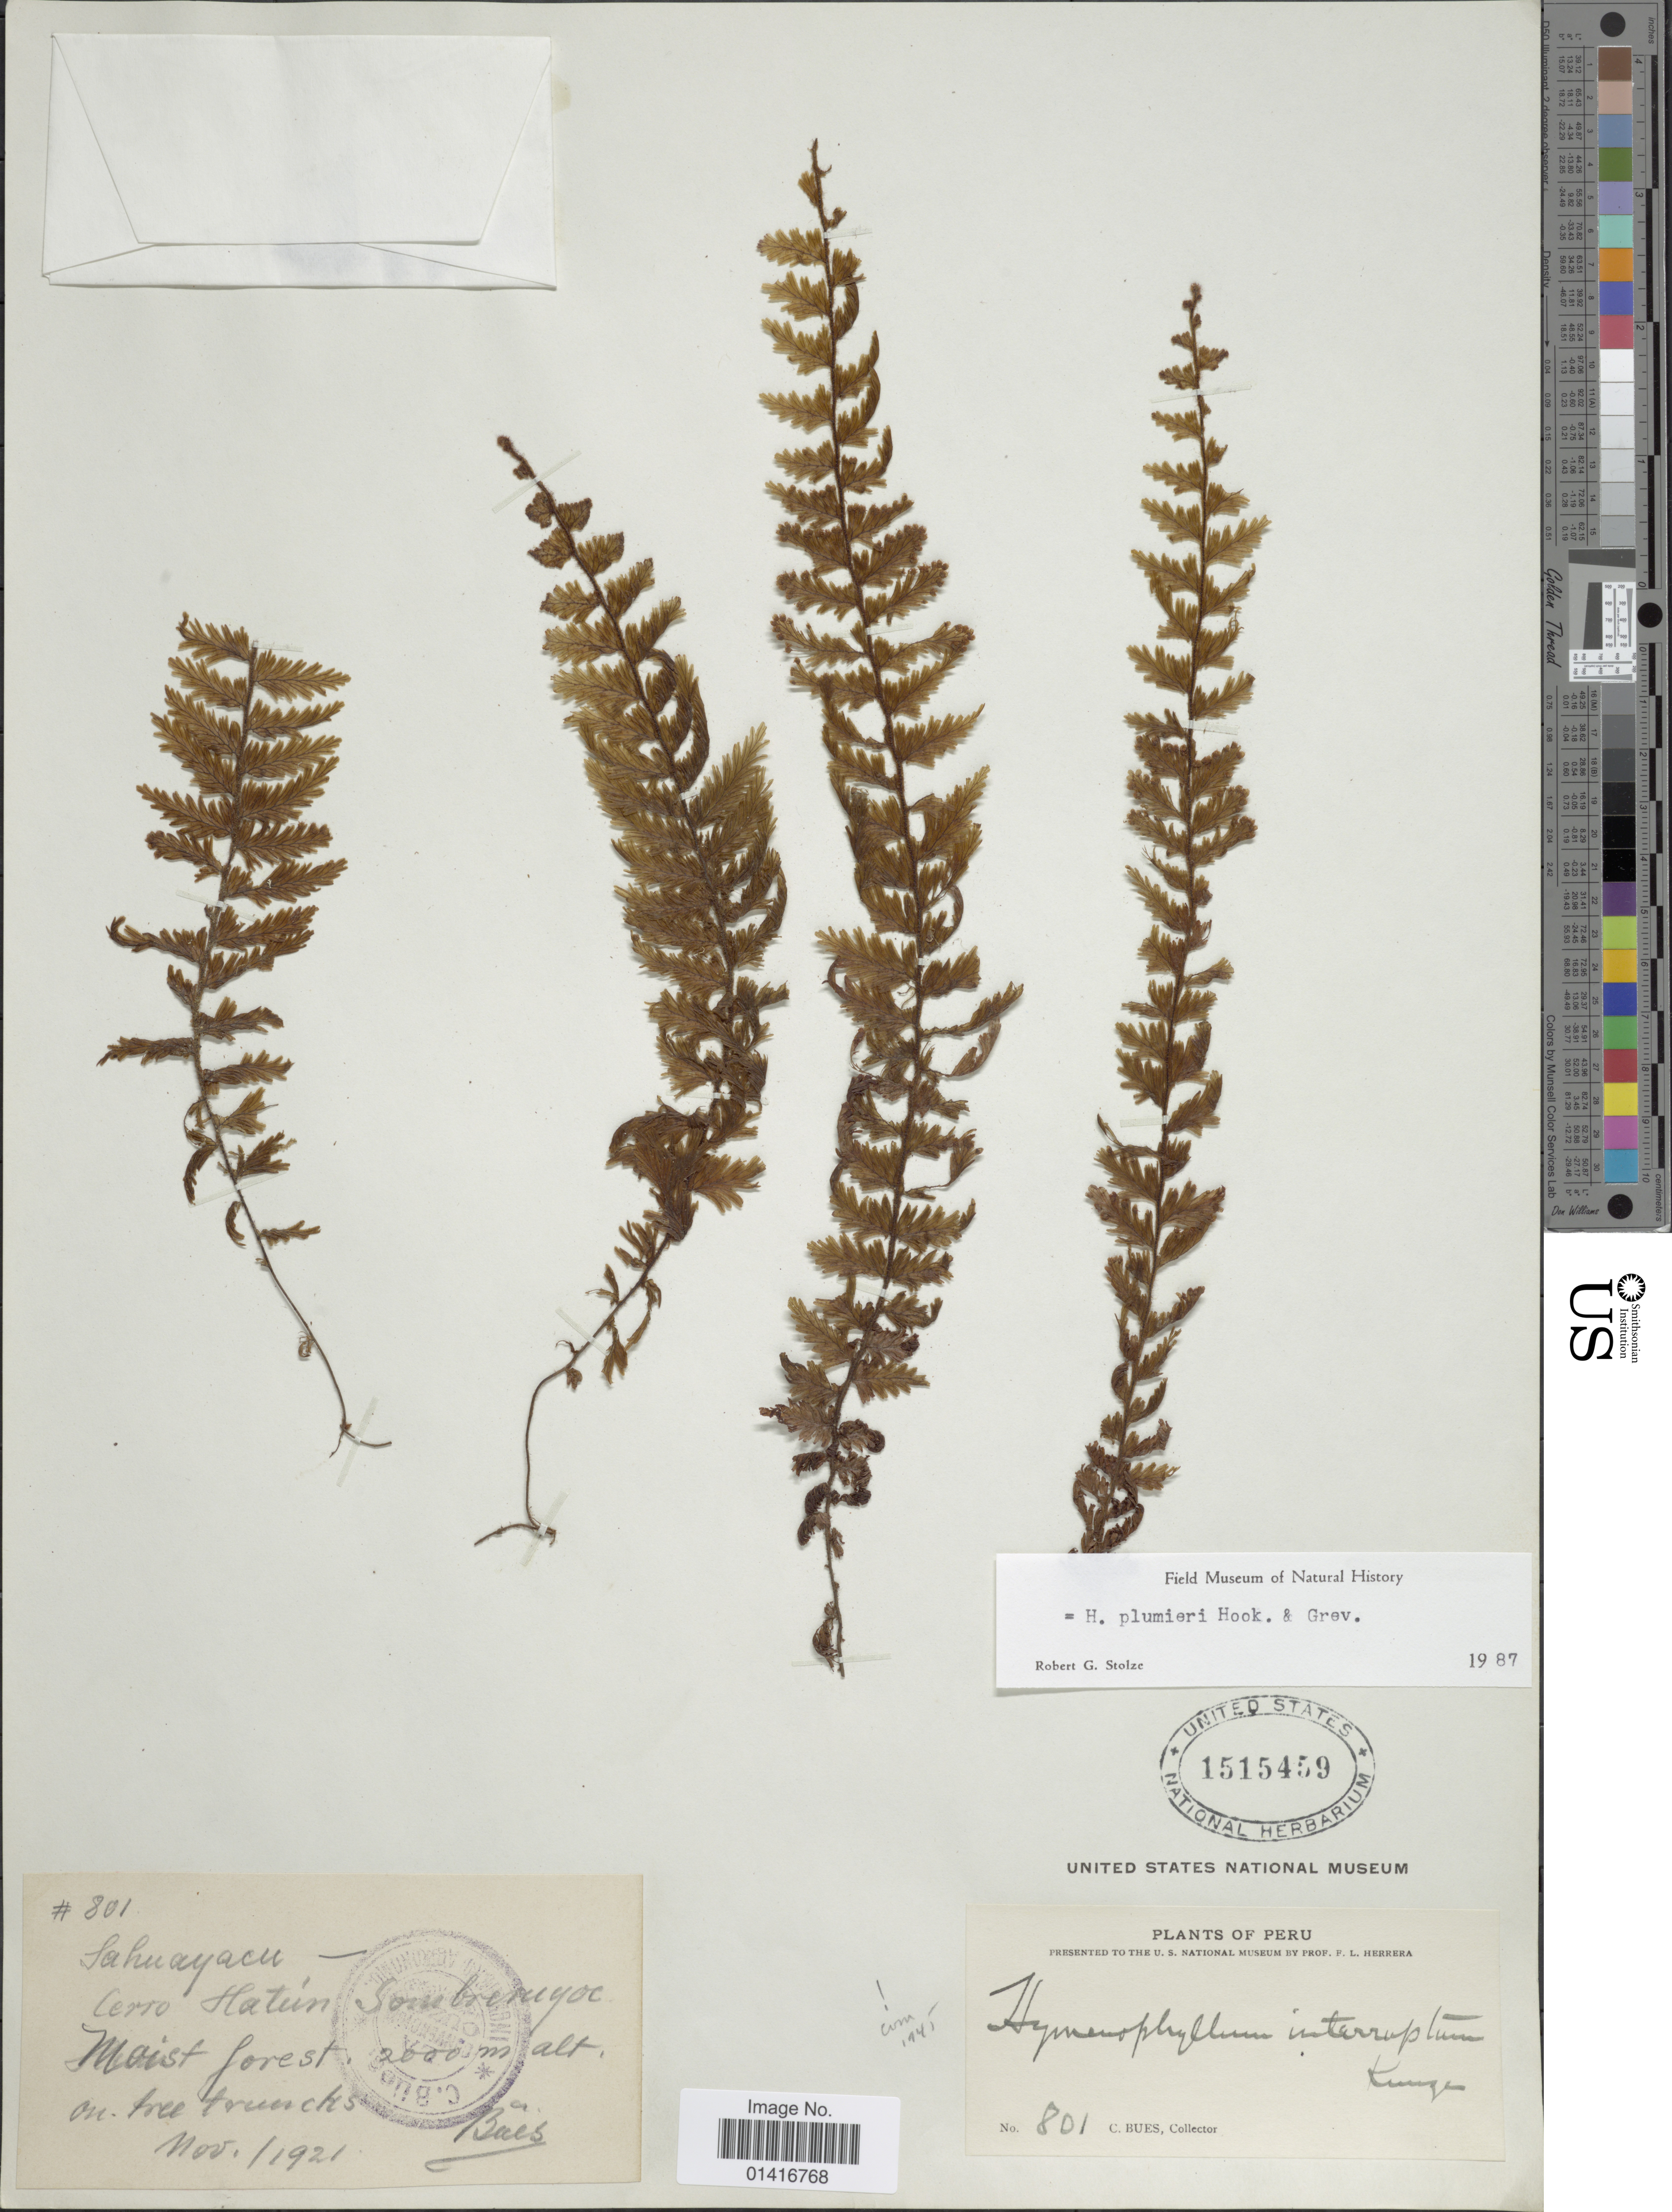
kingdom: Plantae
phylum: Tracheophyta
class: Polypodiopsida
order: Hymenophyllales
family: Hymenophyllaceae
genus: Hymenophyllum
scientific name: Hymenophyllum plumieri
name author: Hook. & Grev.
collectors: C. Bues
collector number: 801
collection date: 1921-11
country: Peru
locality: Sahuayacu, Cerro Hatún Sombreruyoc. Moist forest.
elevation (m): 2000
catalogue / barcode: US 1515459